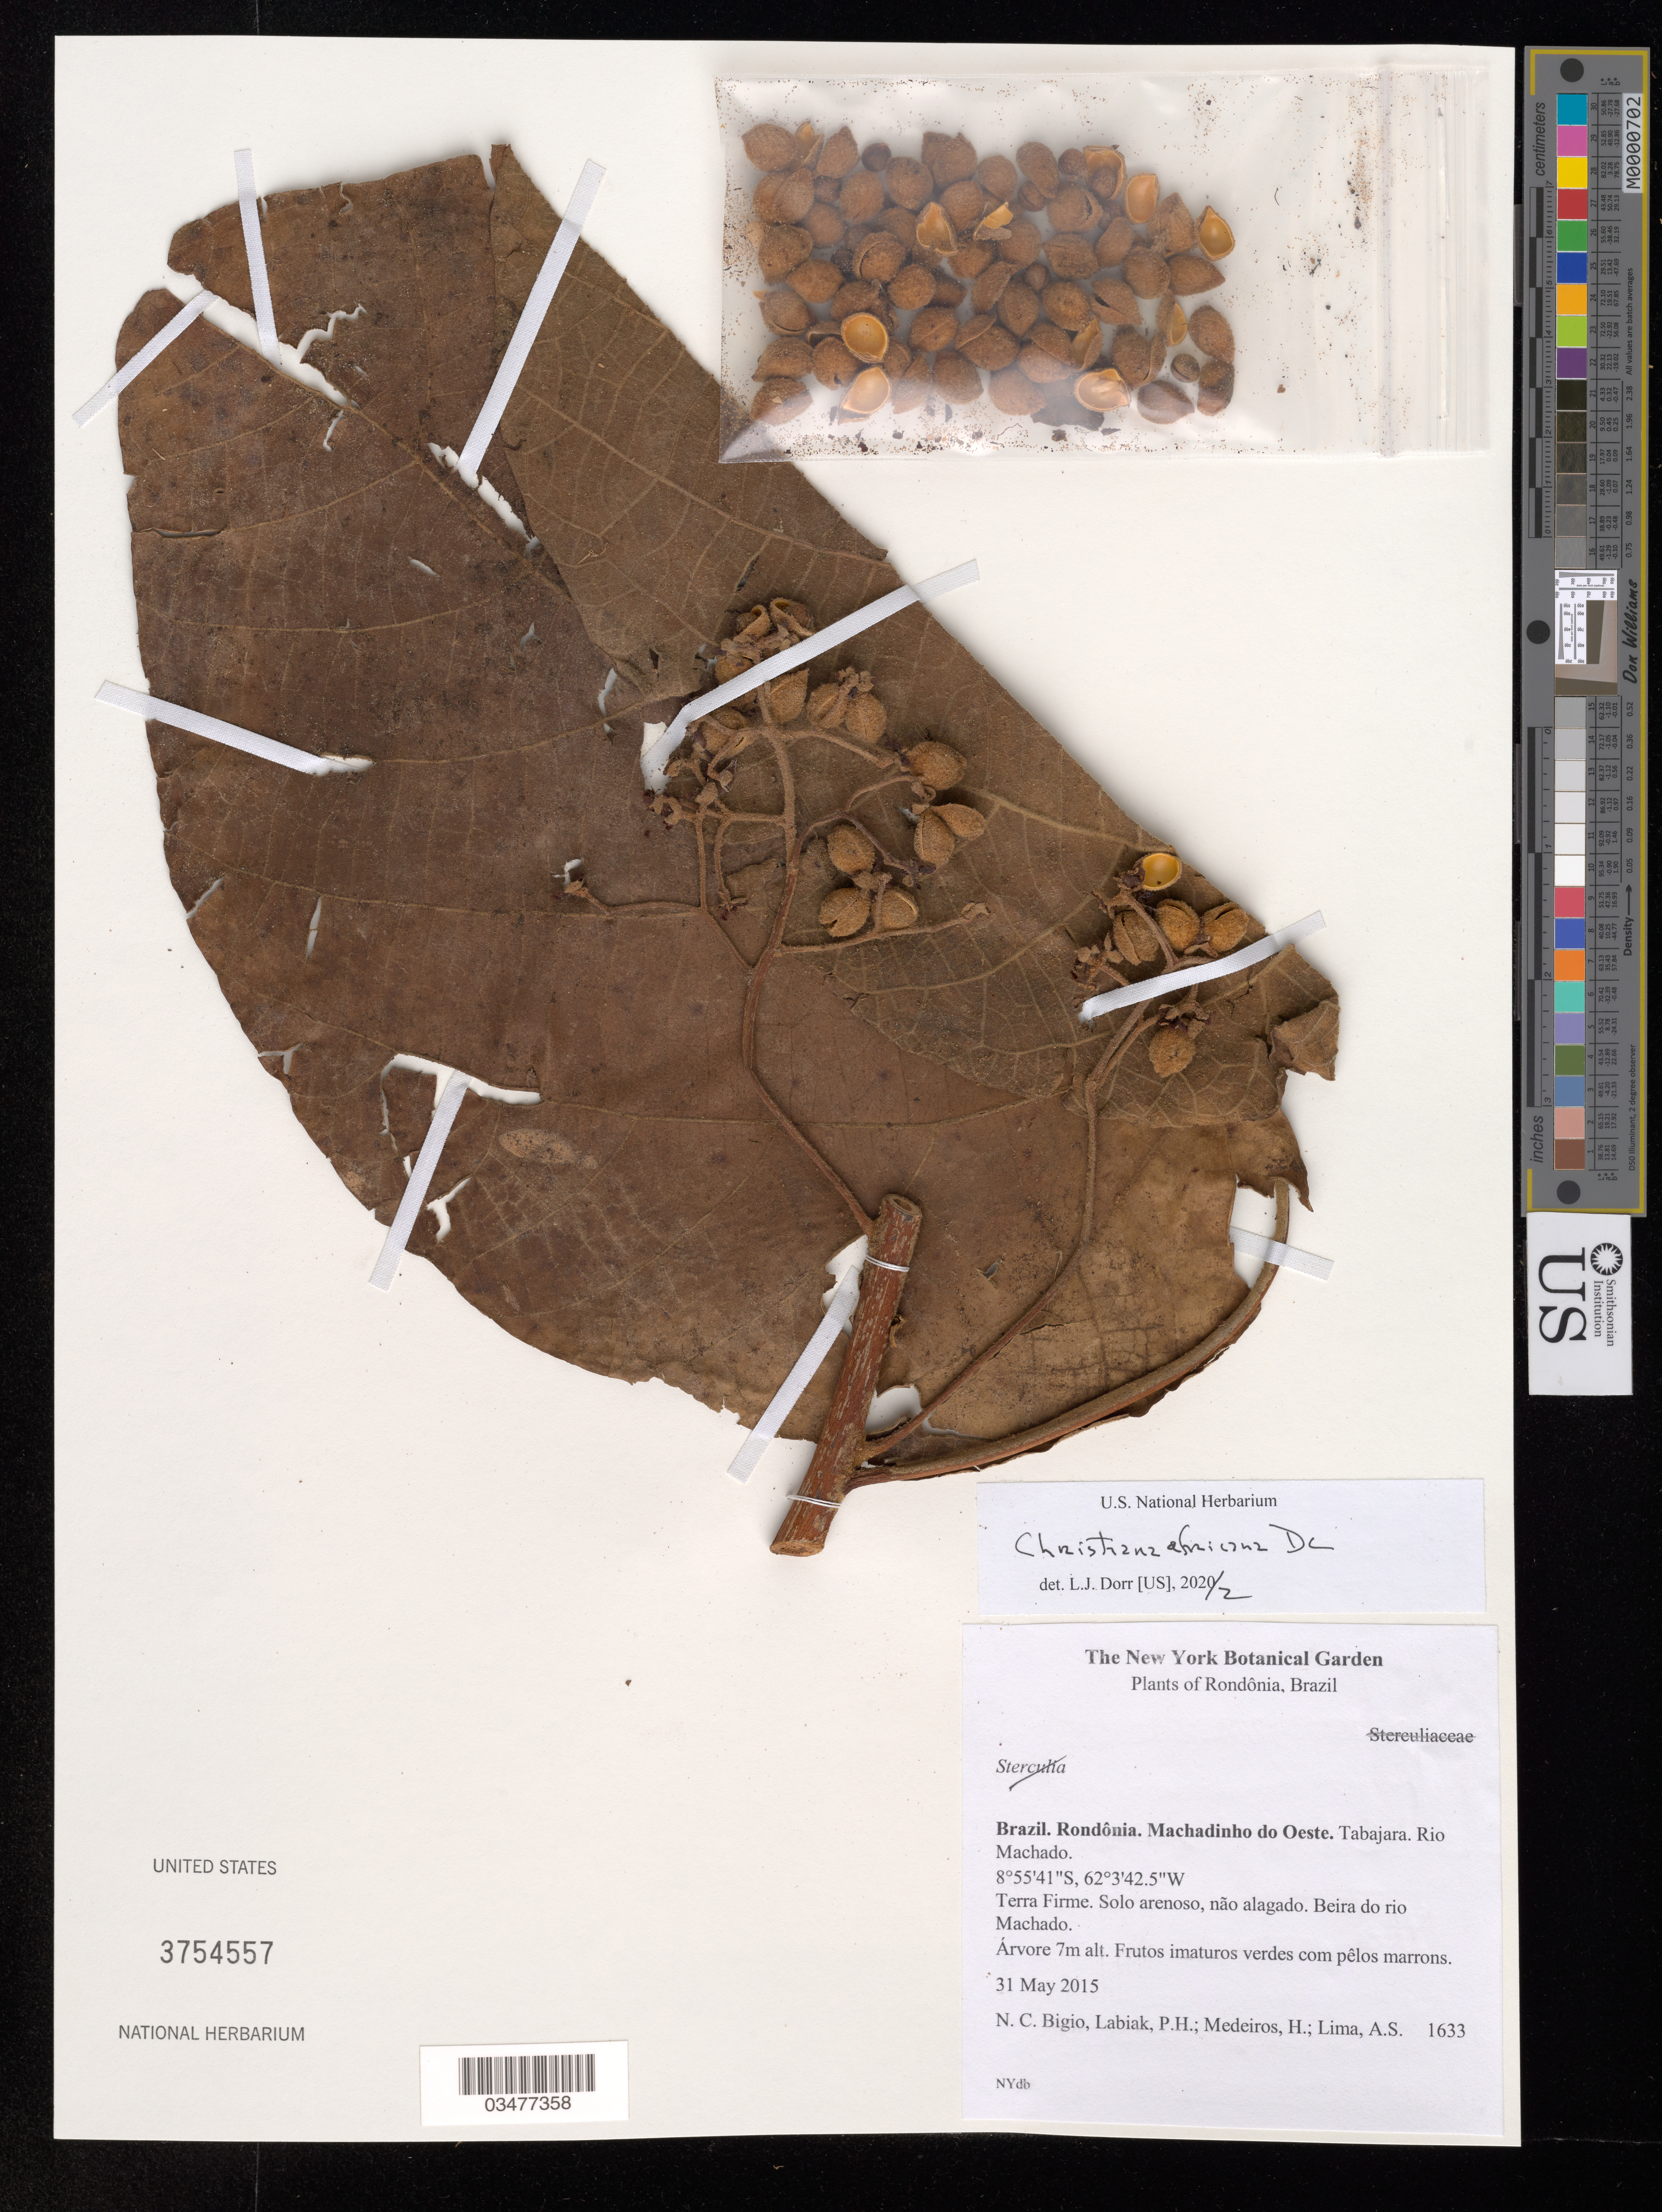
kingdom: Plantae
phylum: Tracheophyta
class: Magnoliopsida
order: Malvales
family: Malvaceae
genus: Christiana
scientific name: Christiana africana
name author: DC.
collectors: N. C. Bigio, P. H. Labiak, H. Medeiros & A. Lima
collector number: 1633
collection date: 2015-05-31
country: Brazil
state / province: Rondônia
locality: Machadinho d'Oeste. Distrito de Tabajara. Rio Machado. Terra Firme. Solo arenoso, não alagado. Beira do rio Machado.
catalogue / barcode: US 3754557